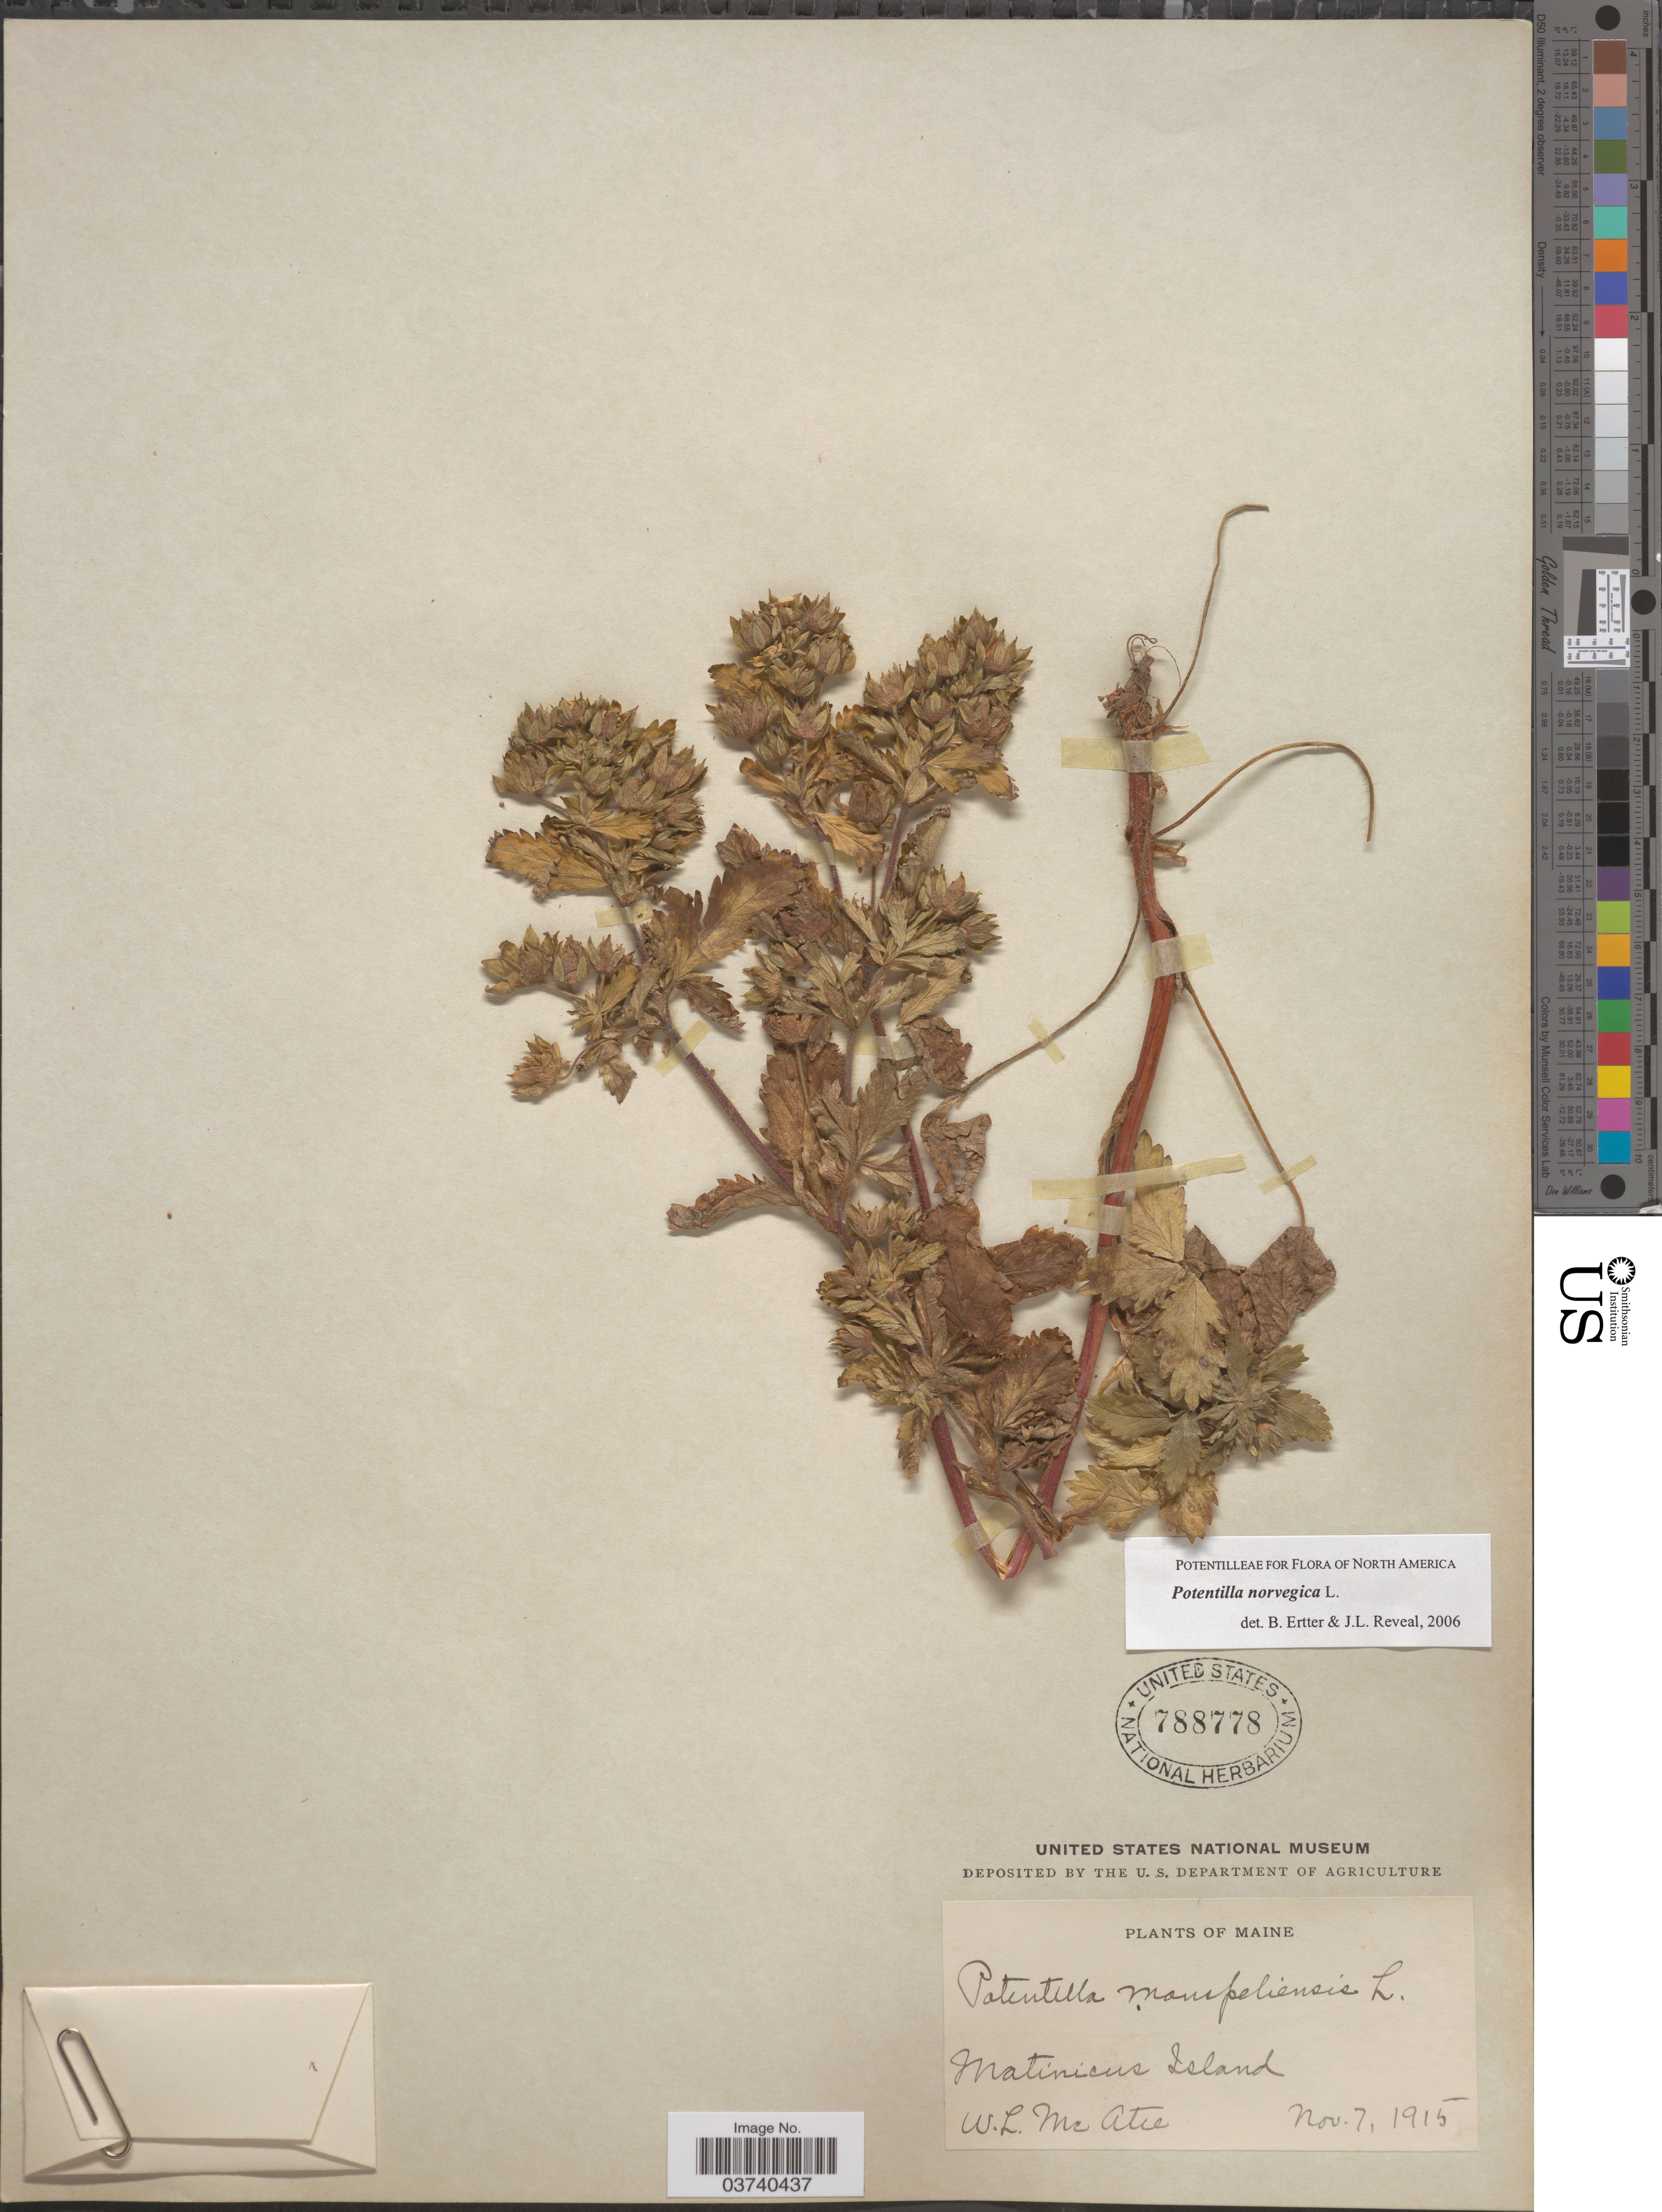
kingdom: Plantae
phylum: Tracheophyta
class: Magnoliopsida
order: Rosales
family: Rosaceae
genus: Potentilla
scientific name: Potentilla norvegica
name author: L.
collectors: W. McAtee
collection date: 1915-11-07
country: United States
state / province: Maine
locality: Matinicus Island.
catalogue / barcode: US 788778